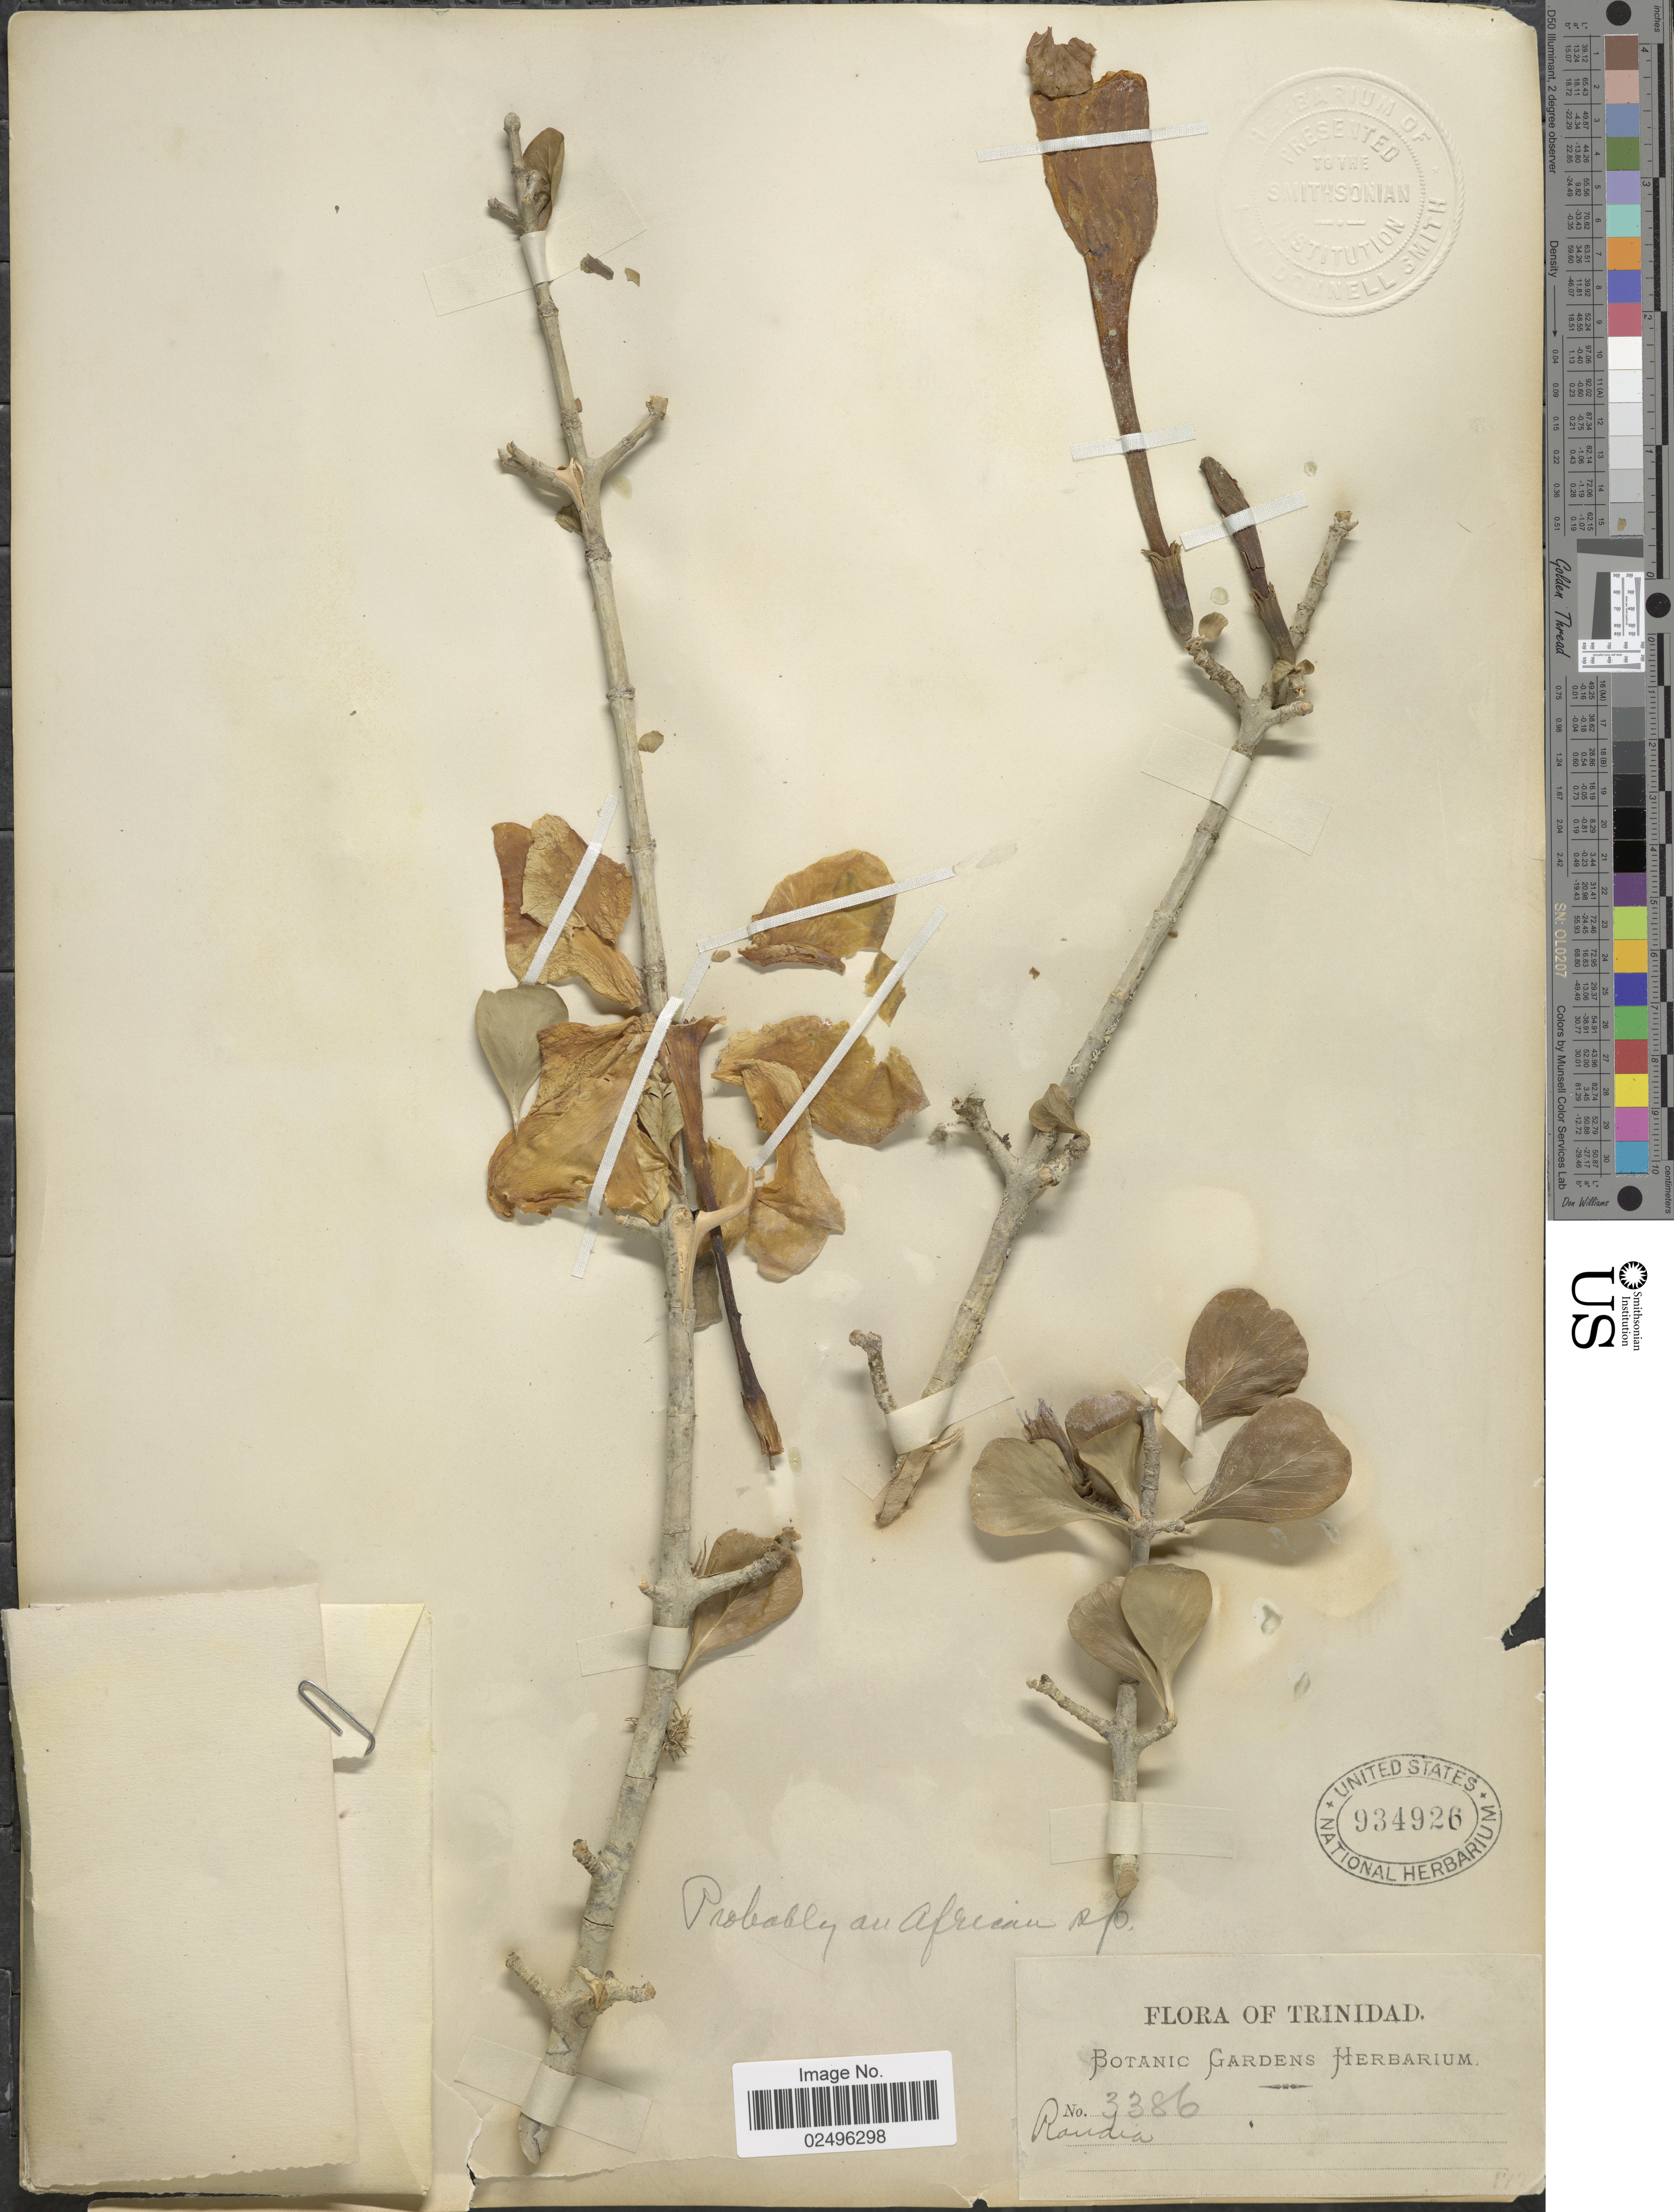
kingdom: Plantae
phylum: Tracheophyta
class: Magnoliopsida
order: Gentianales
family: Rubiaceae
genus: Gardenia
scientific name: Gardenia sp.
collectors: Botanic Gardens Herbarium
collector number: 3386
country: Trinidad and Tobago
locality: Trinidad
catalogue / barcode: US 934926